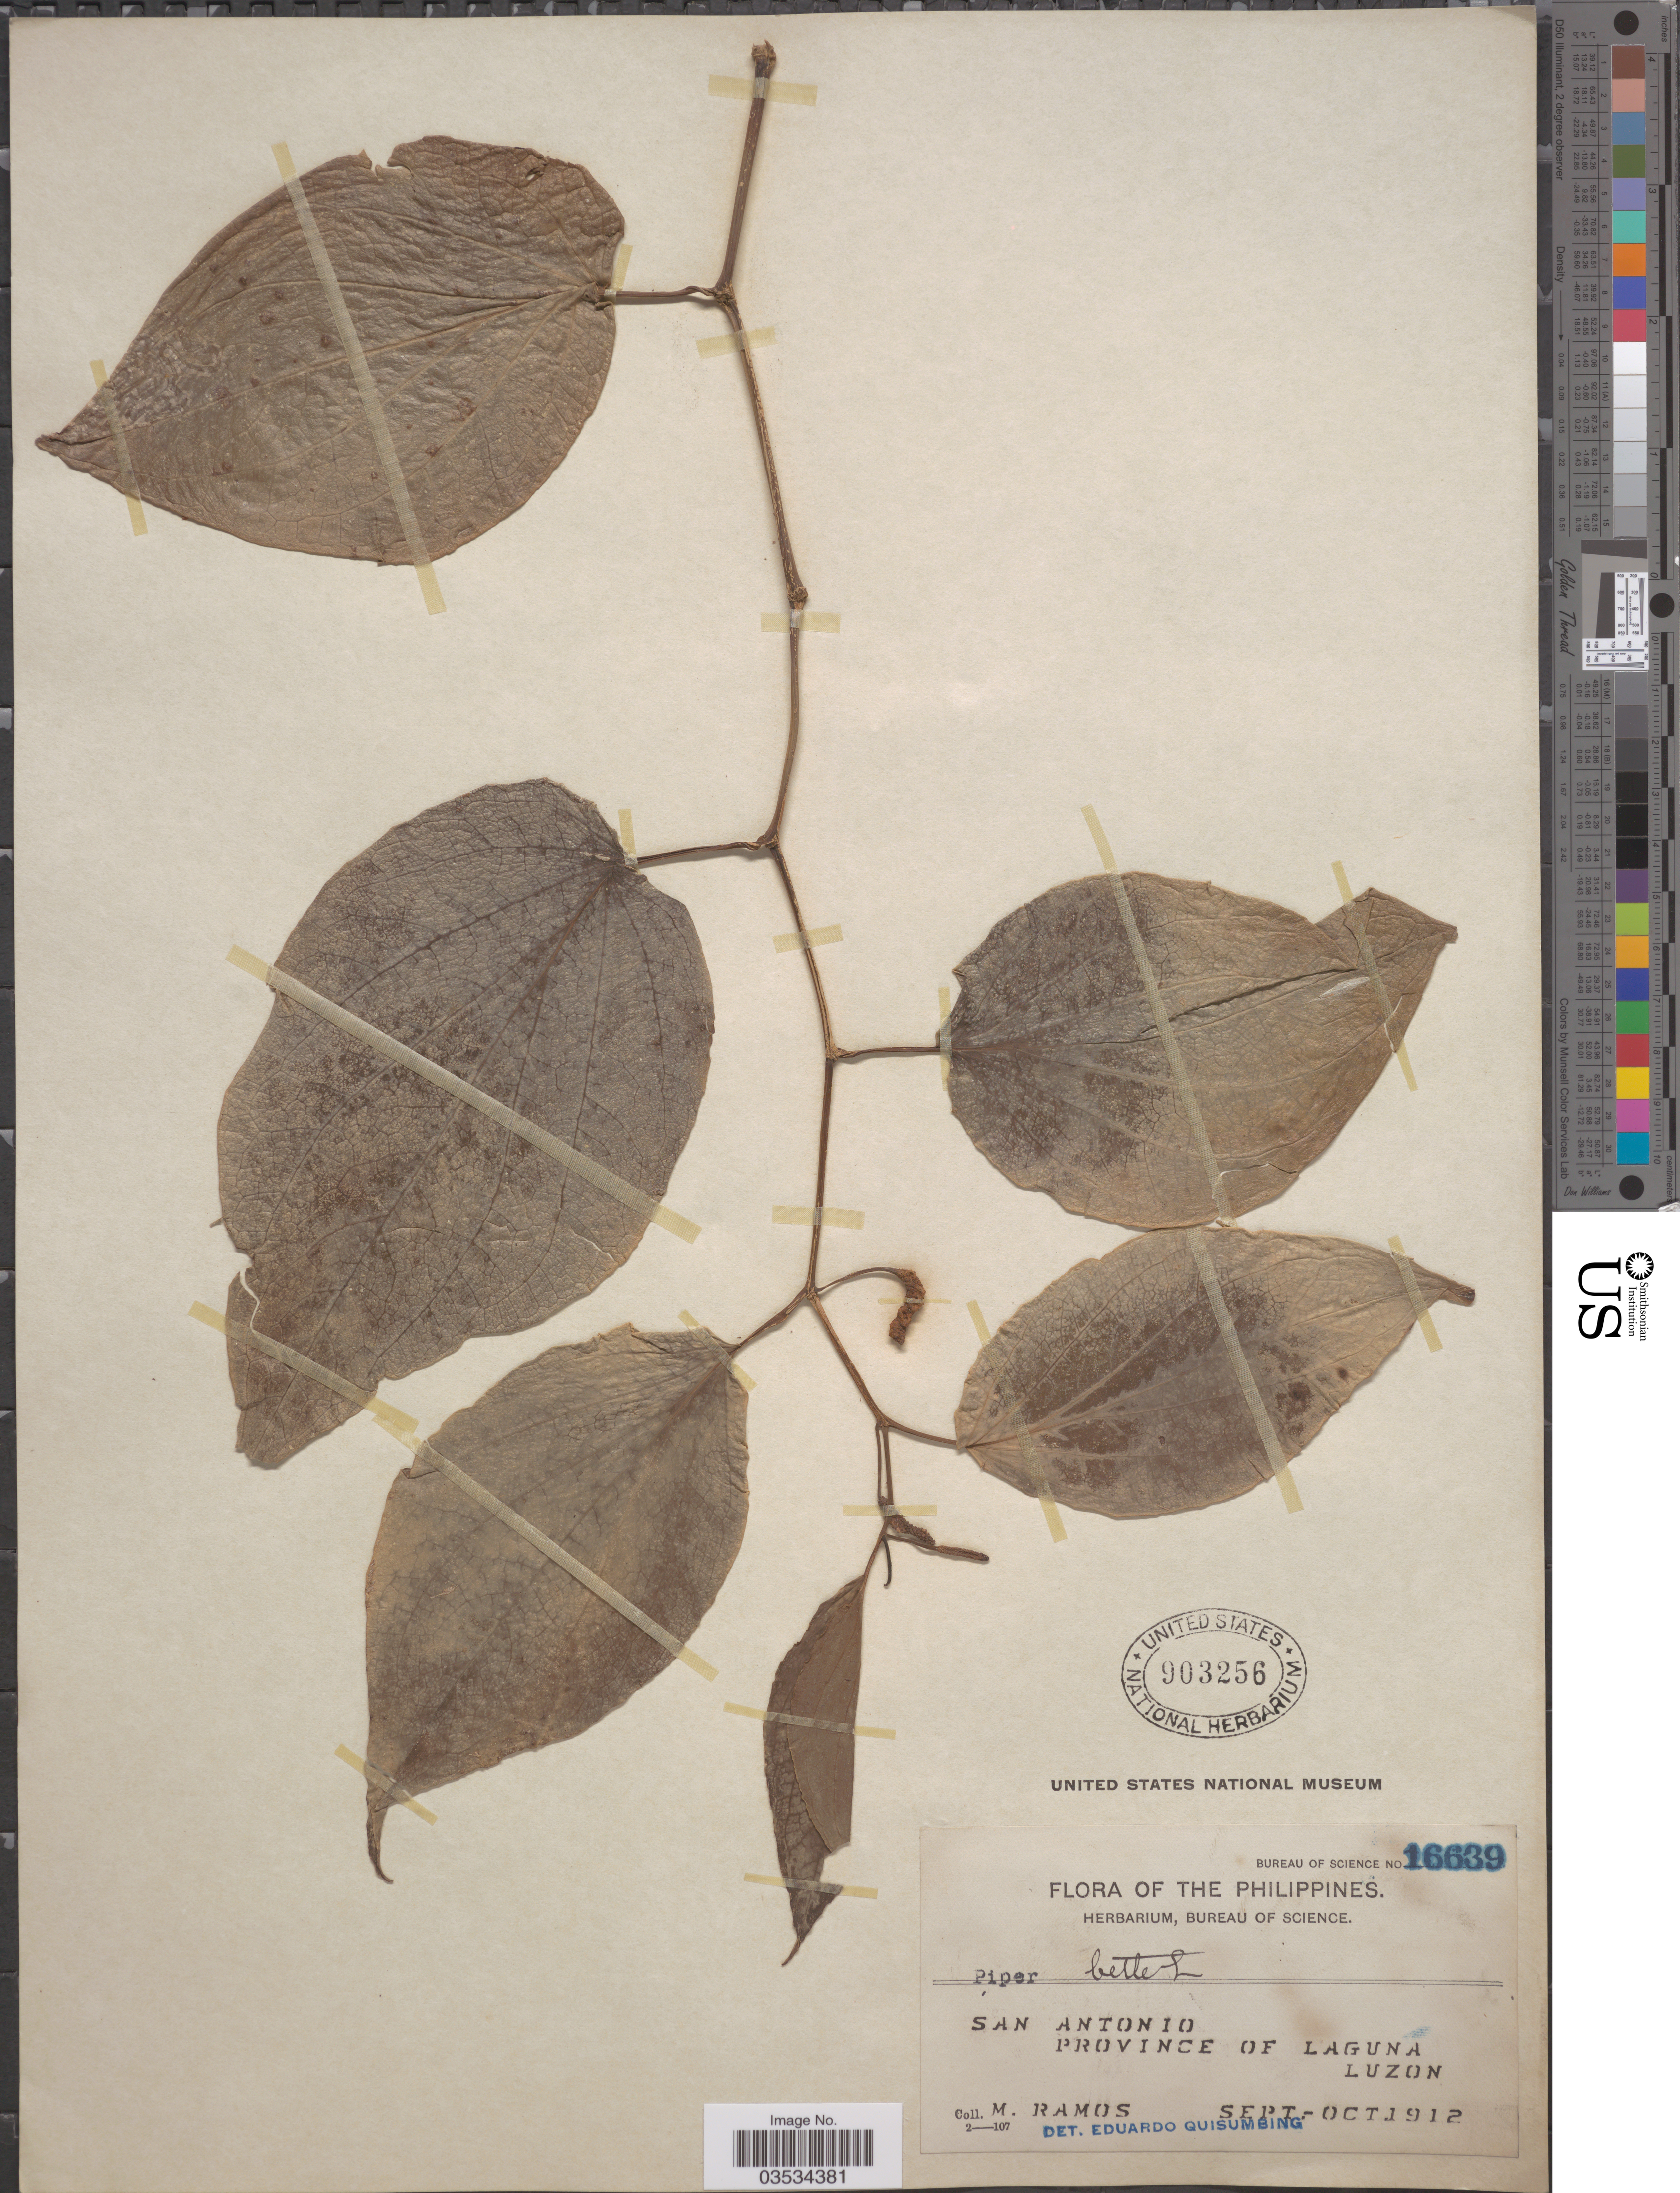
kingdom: Plantae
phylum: Tracheophyta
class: Magnoliopsida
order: Piperales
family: Piperaceae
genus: Piper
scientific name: Piper betle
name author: L.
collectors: M. Ramos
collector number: Bureau of Science 17289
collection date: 1912-09/1912-10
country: Philippines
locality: San Antonio. Province of Laguna. Luzon.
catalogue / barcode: US 903256